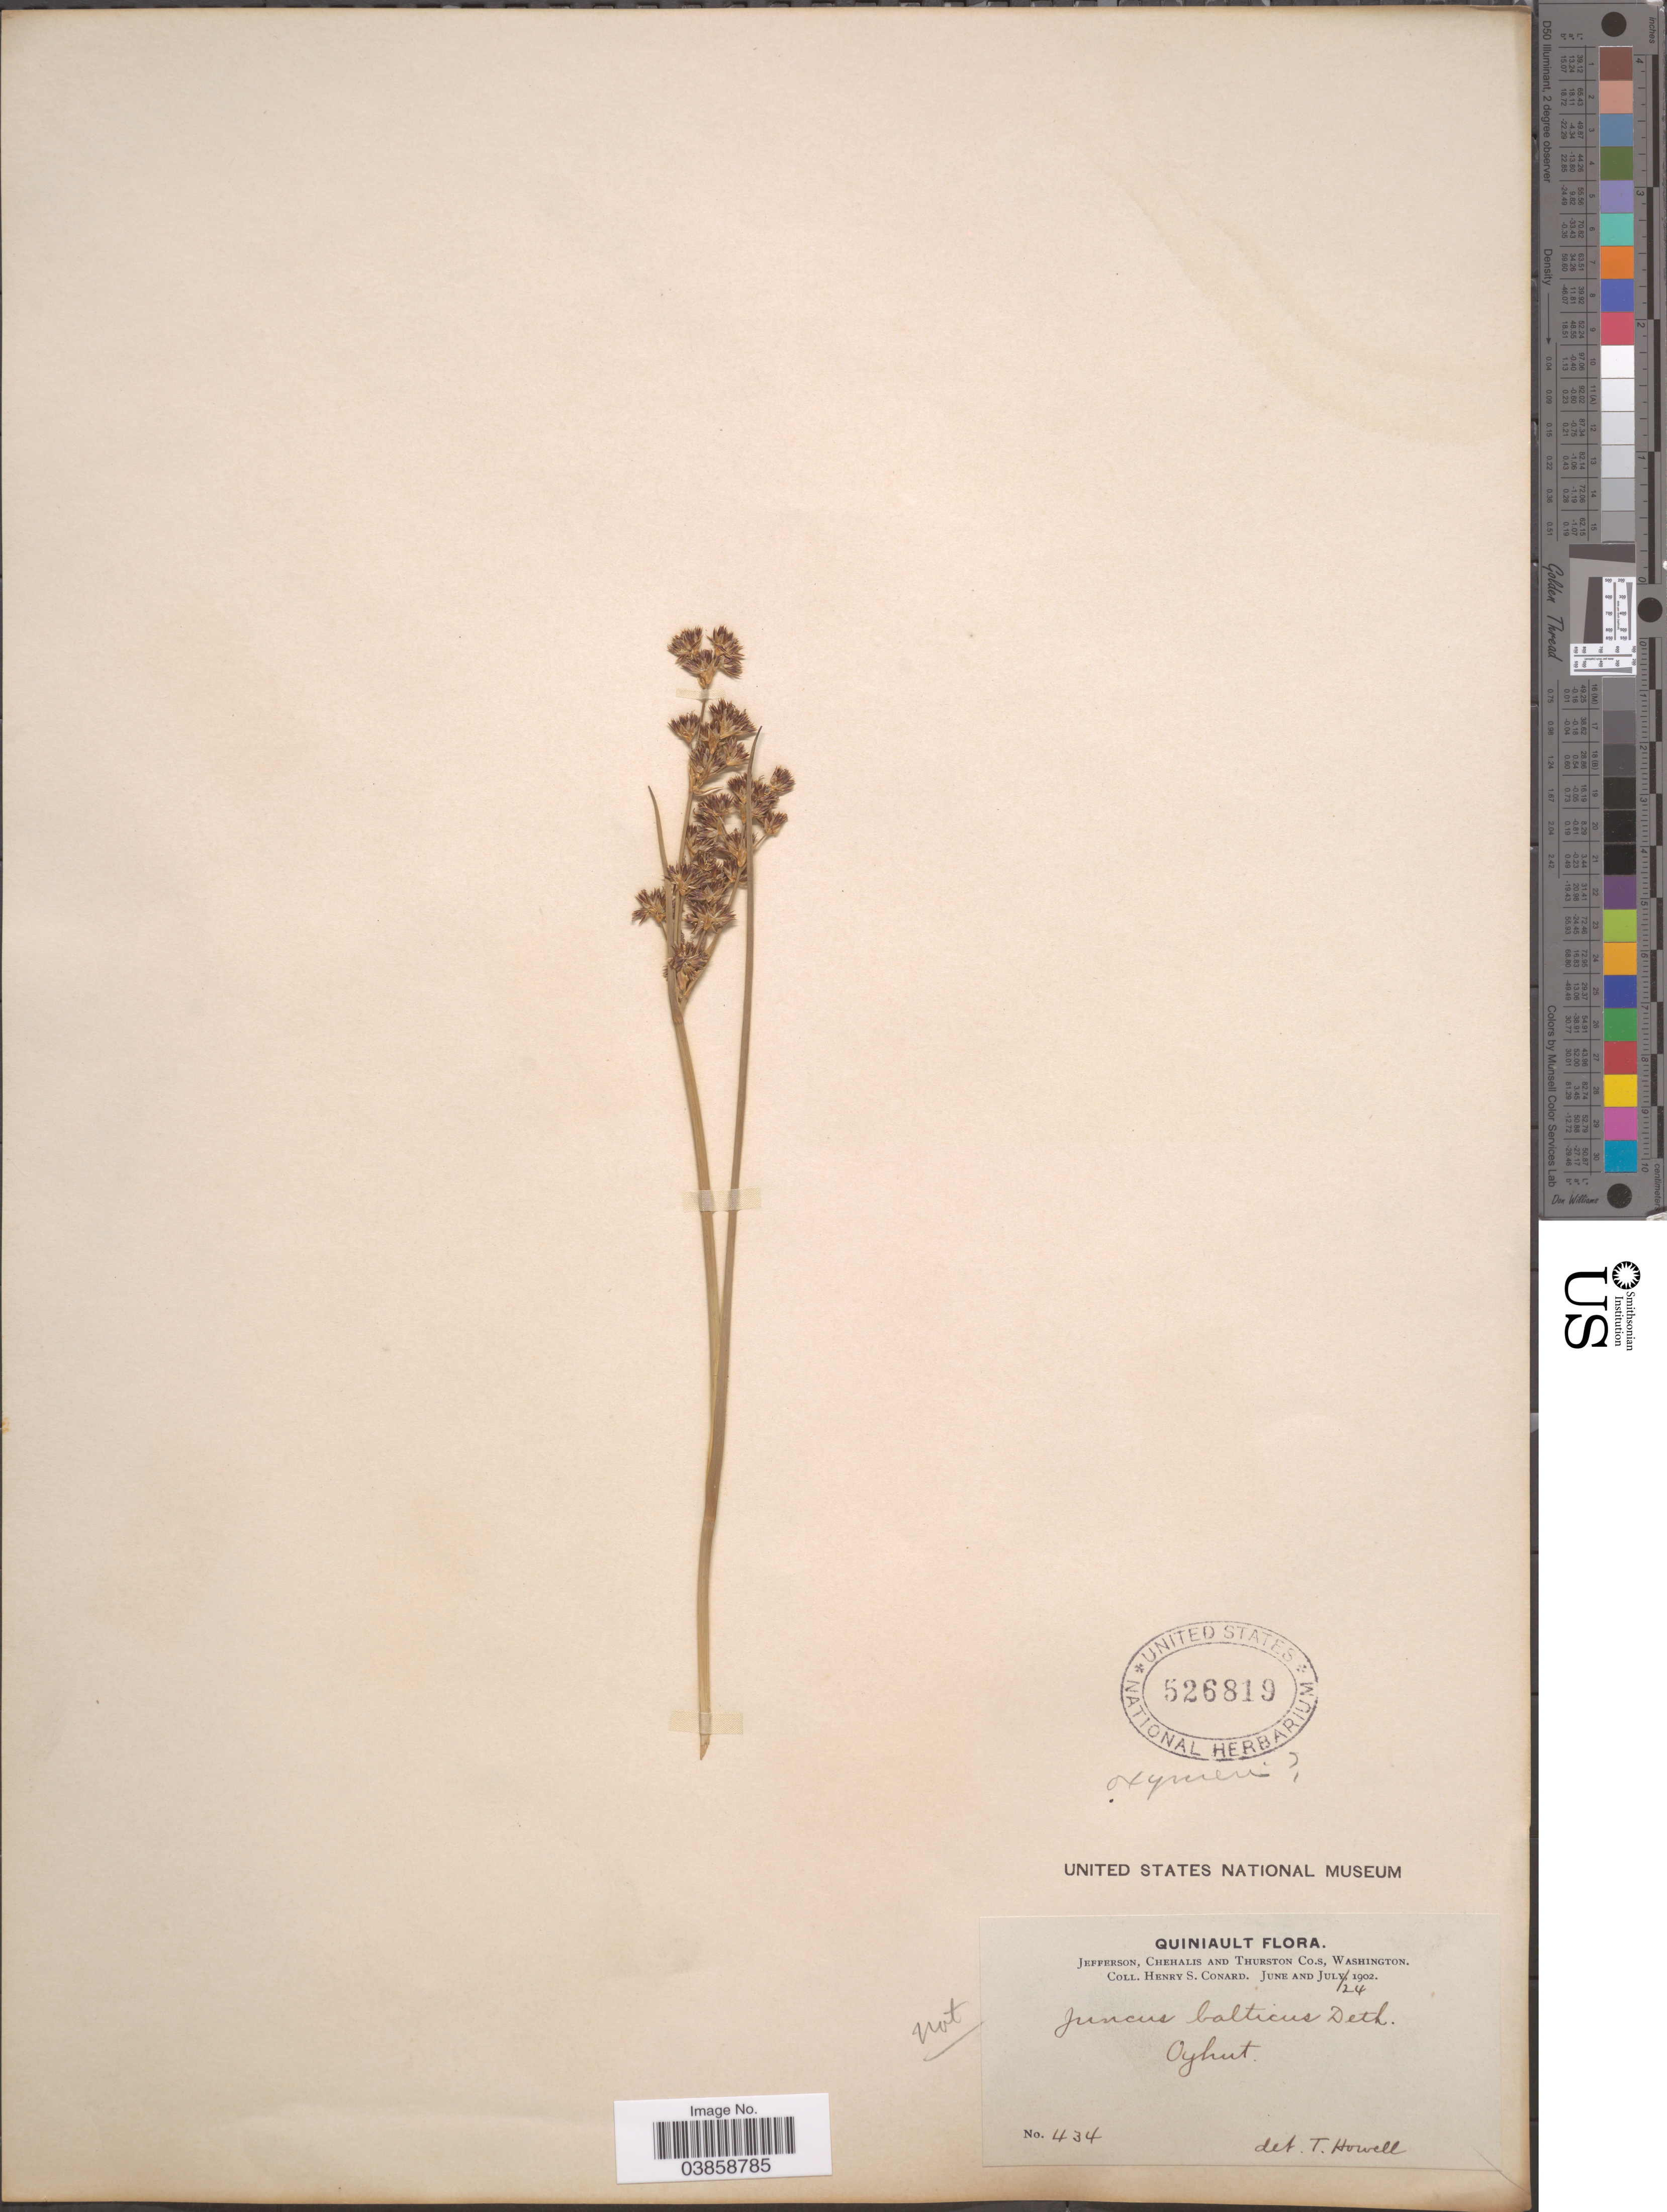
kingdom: Plantae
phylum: Tracheophyta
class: Liliopsida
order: Poales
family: Juncaceae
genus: Juncus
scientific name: Juncus sp.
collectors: H. S. Conard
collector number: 434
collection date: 1902-07-24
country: United States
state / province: Washington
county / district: Thurston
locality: Quiniault. Jefferson, Chehalis and Thurston Co.s [unsure placement] Oyhut.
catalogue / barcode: US 526819